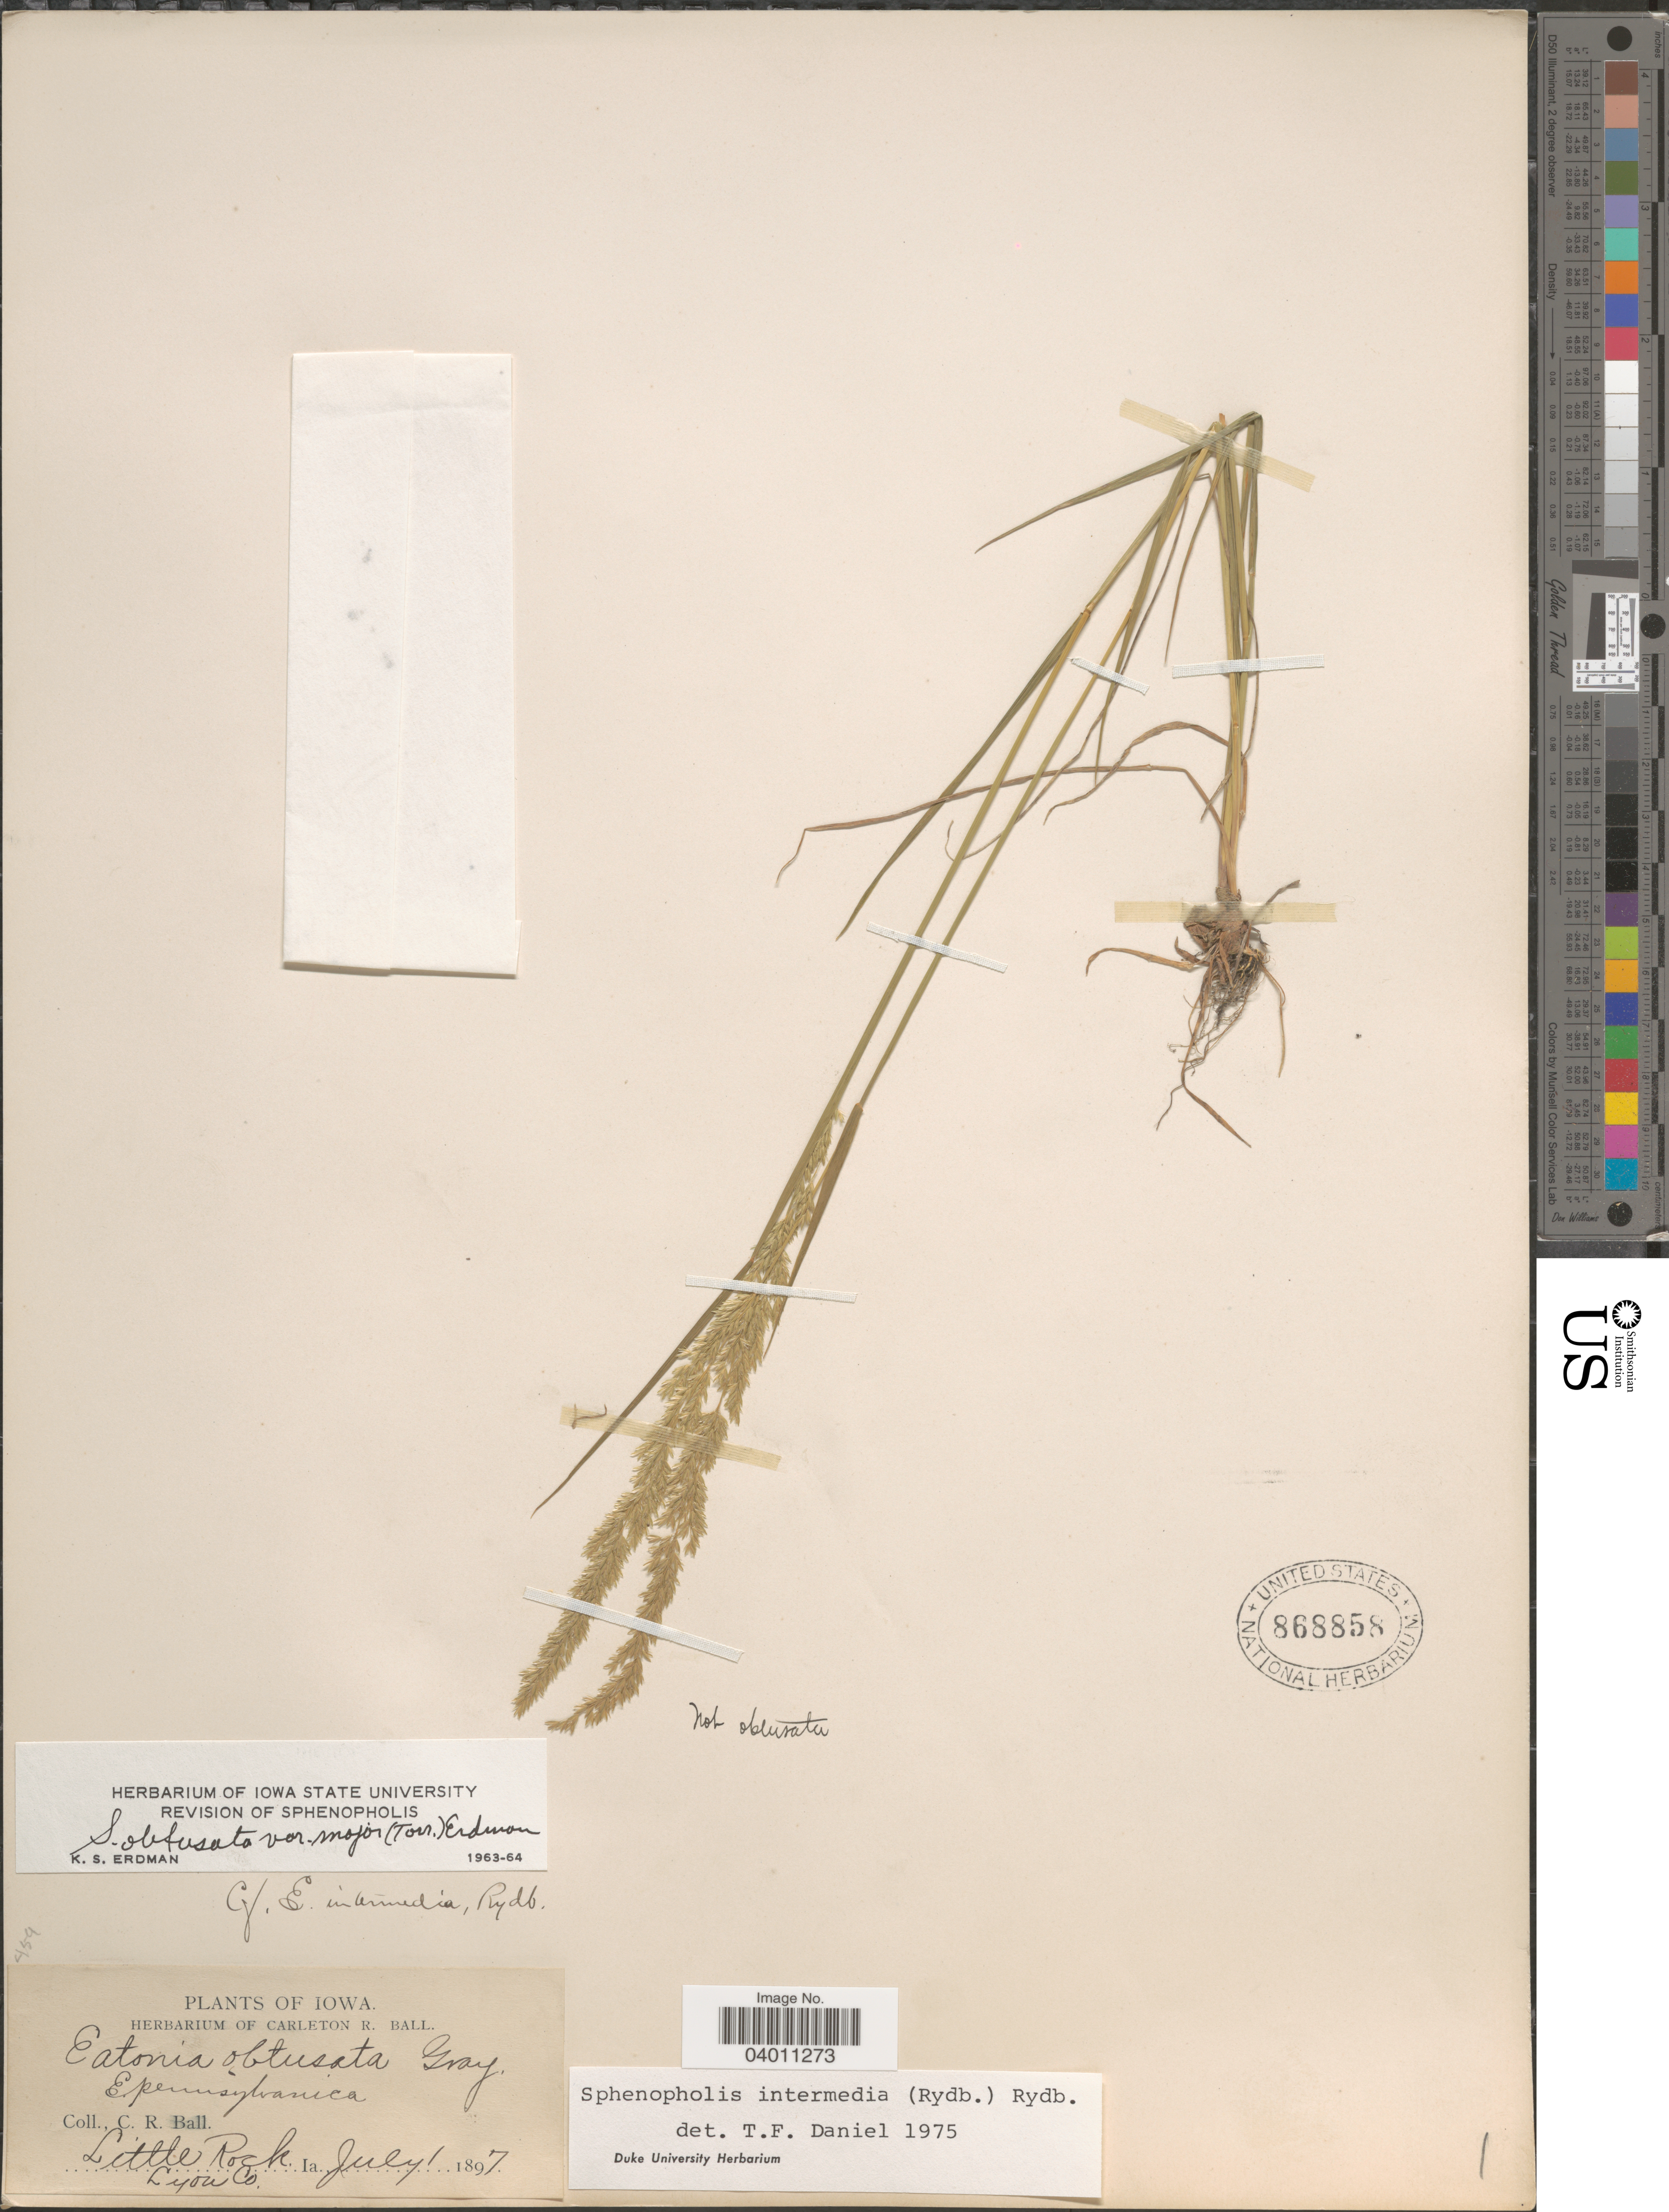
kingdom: Plantae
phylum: Tracheophyta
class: Liliopsida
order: Poales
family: Poaceae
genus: Sphenopholis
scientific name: Sphenopholis intermedia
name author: (Rydb.) Rydb.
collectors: C. R. Ball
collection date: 1897-07-01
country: United States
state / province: Iowa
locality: Little Rock. Lyon Co.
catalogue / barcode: US 868858